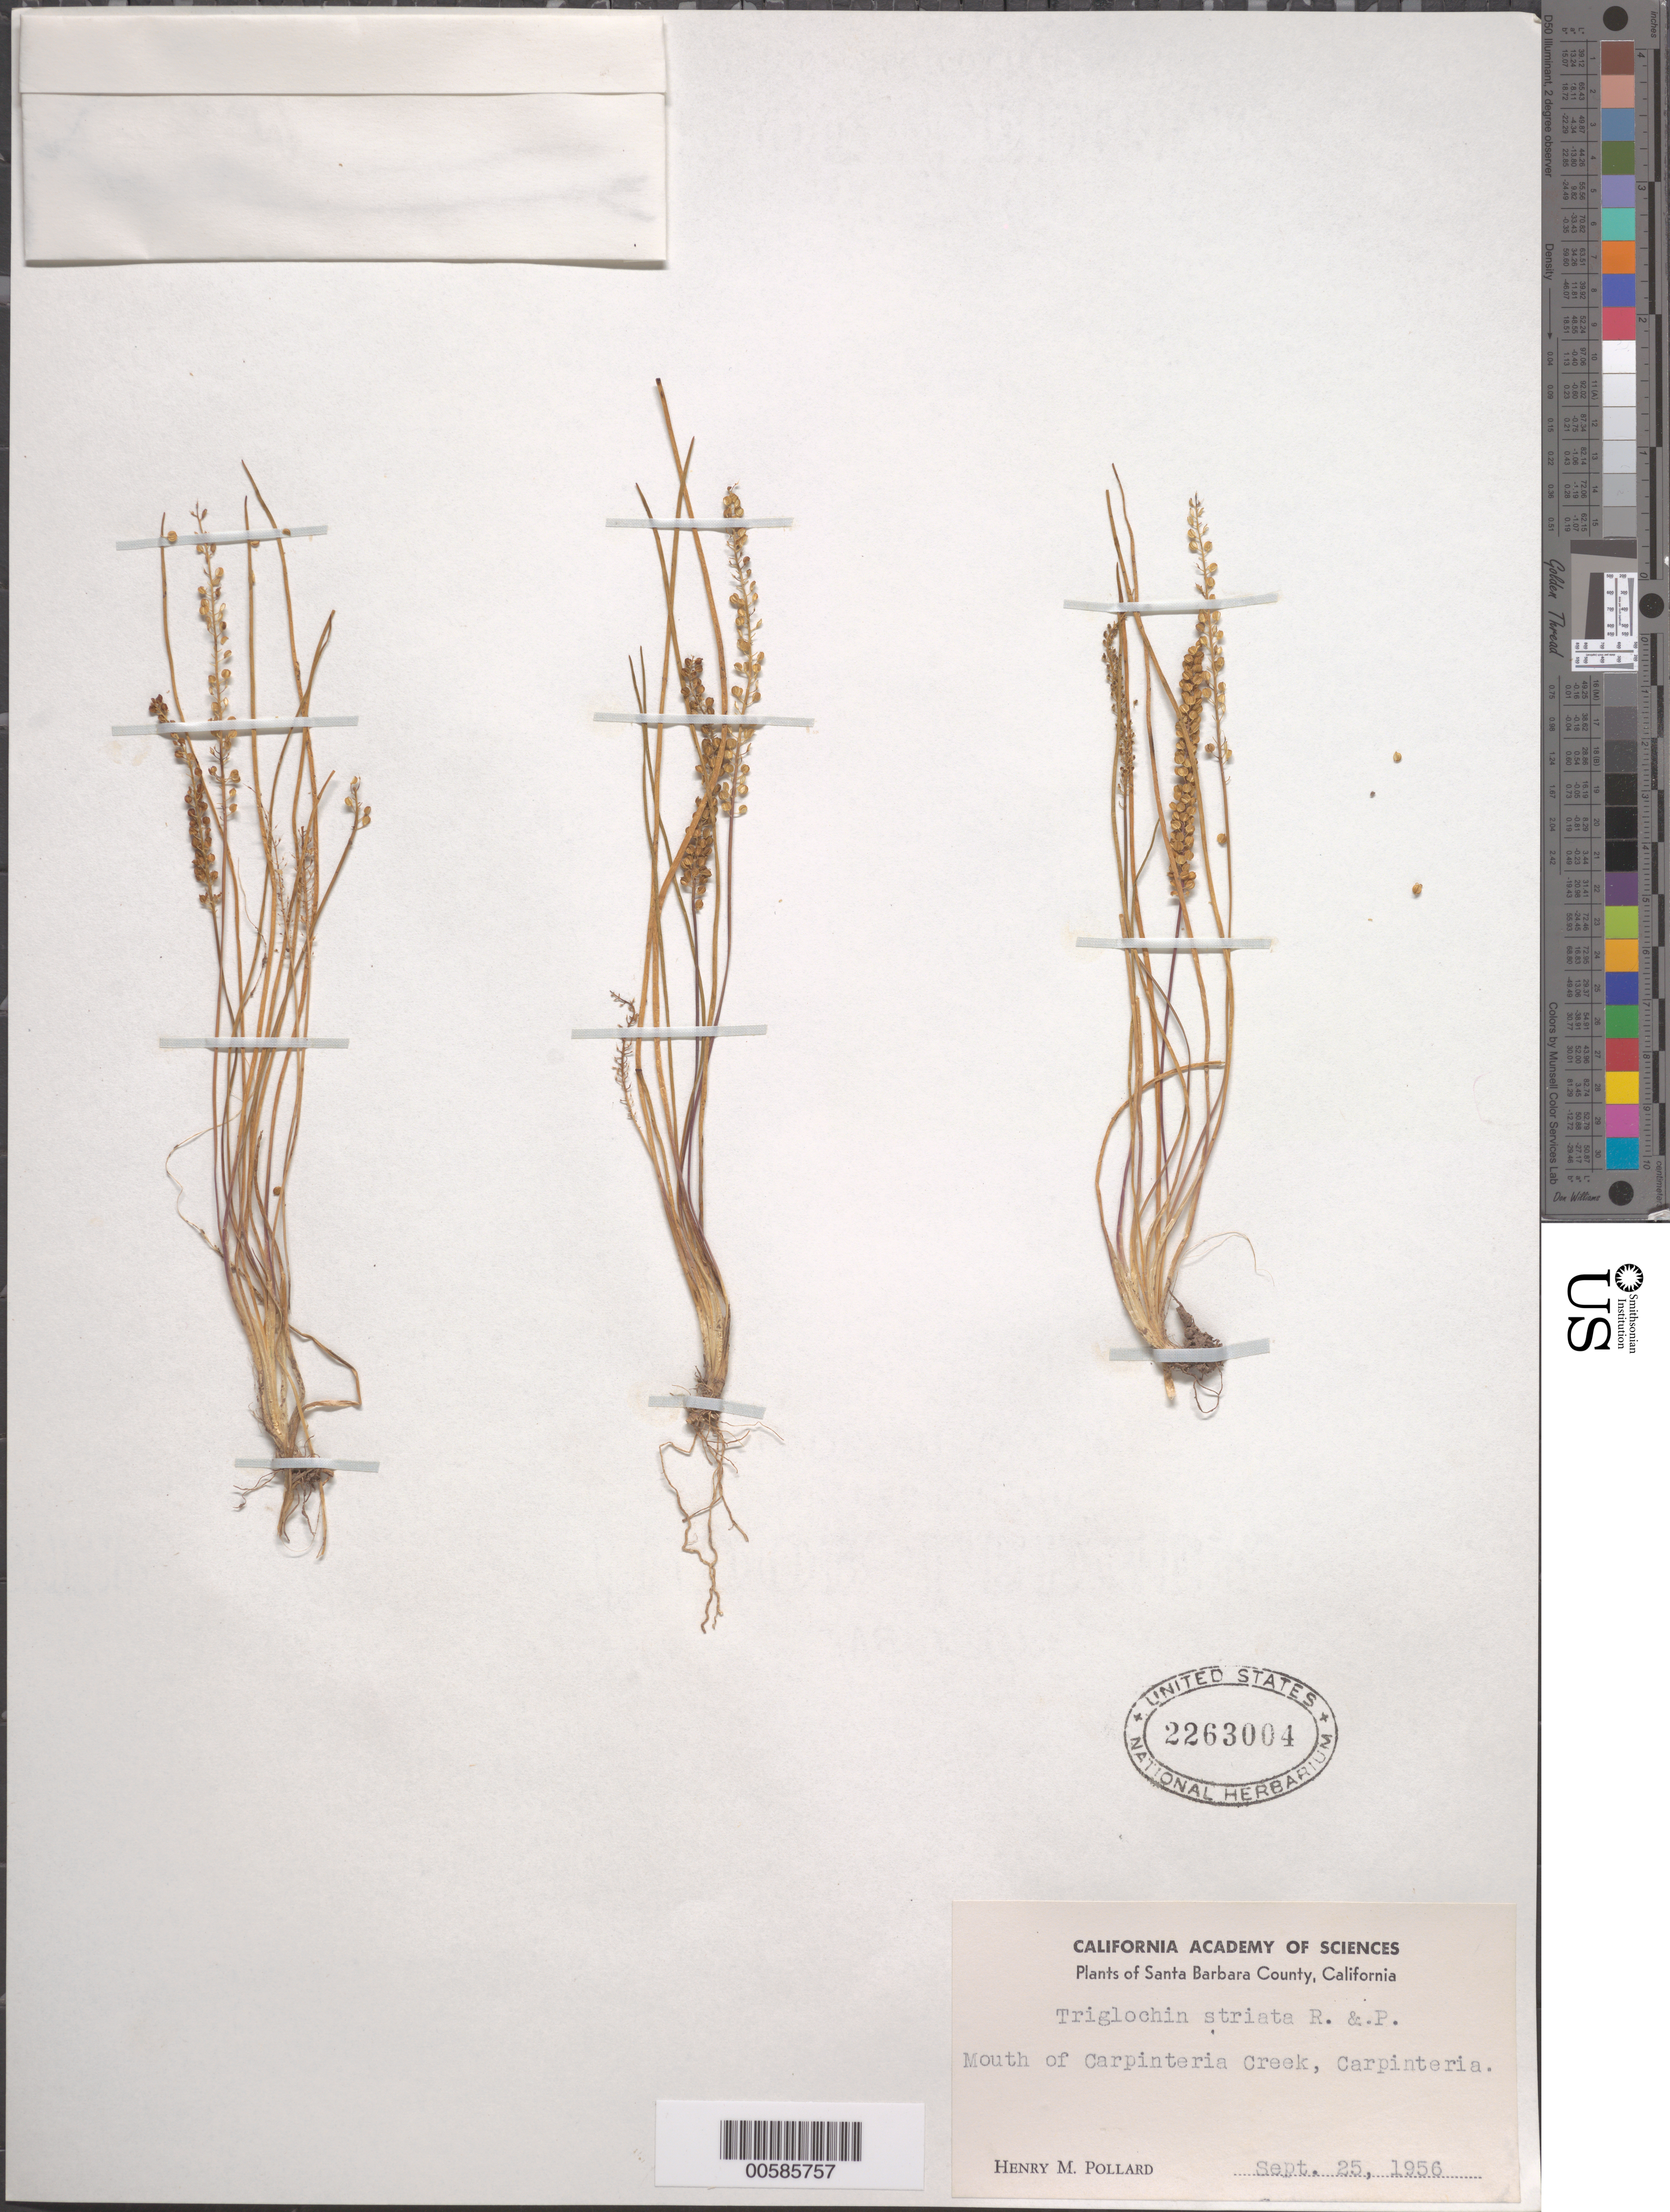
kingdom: Plantae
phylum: Tracheophyta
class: Liliopsida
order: Alismatales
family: Juncaginaceae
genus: Triglochin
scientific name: Triglochin striata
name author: Ruiz & Pav.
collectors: H. M. Pollard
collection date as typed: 25 Sep 1956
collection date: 1956-09-25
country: United States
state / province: California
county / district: Santa Barbara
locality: Mouth of Carpinteria Creek, Carpinteria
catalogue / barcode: US 2263004